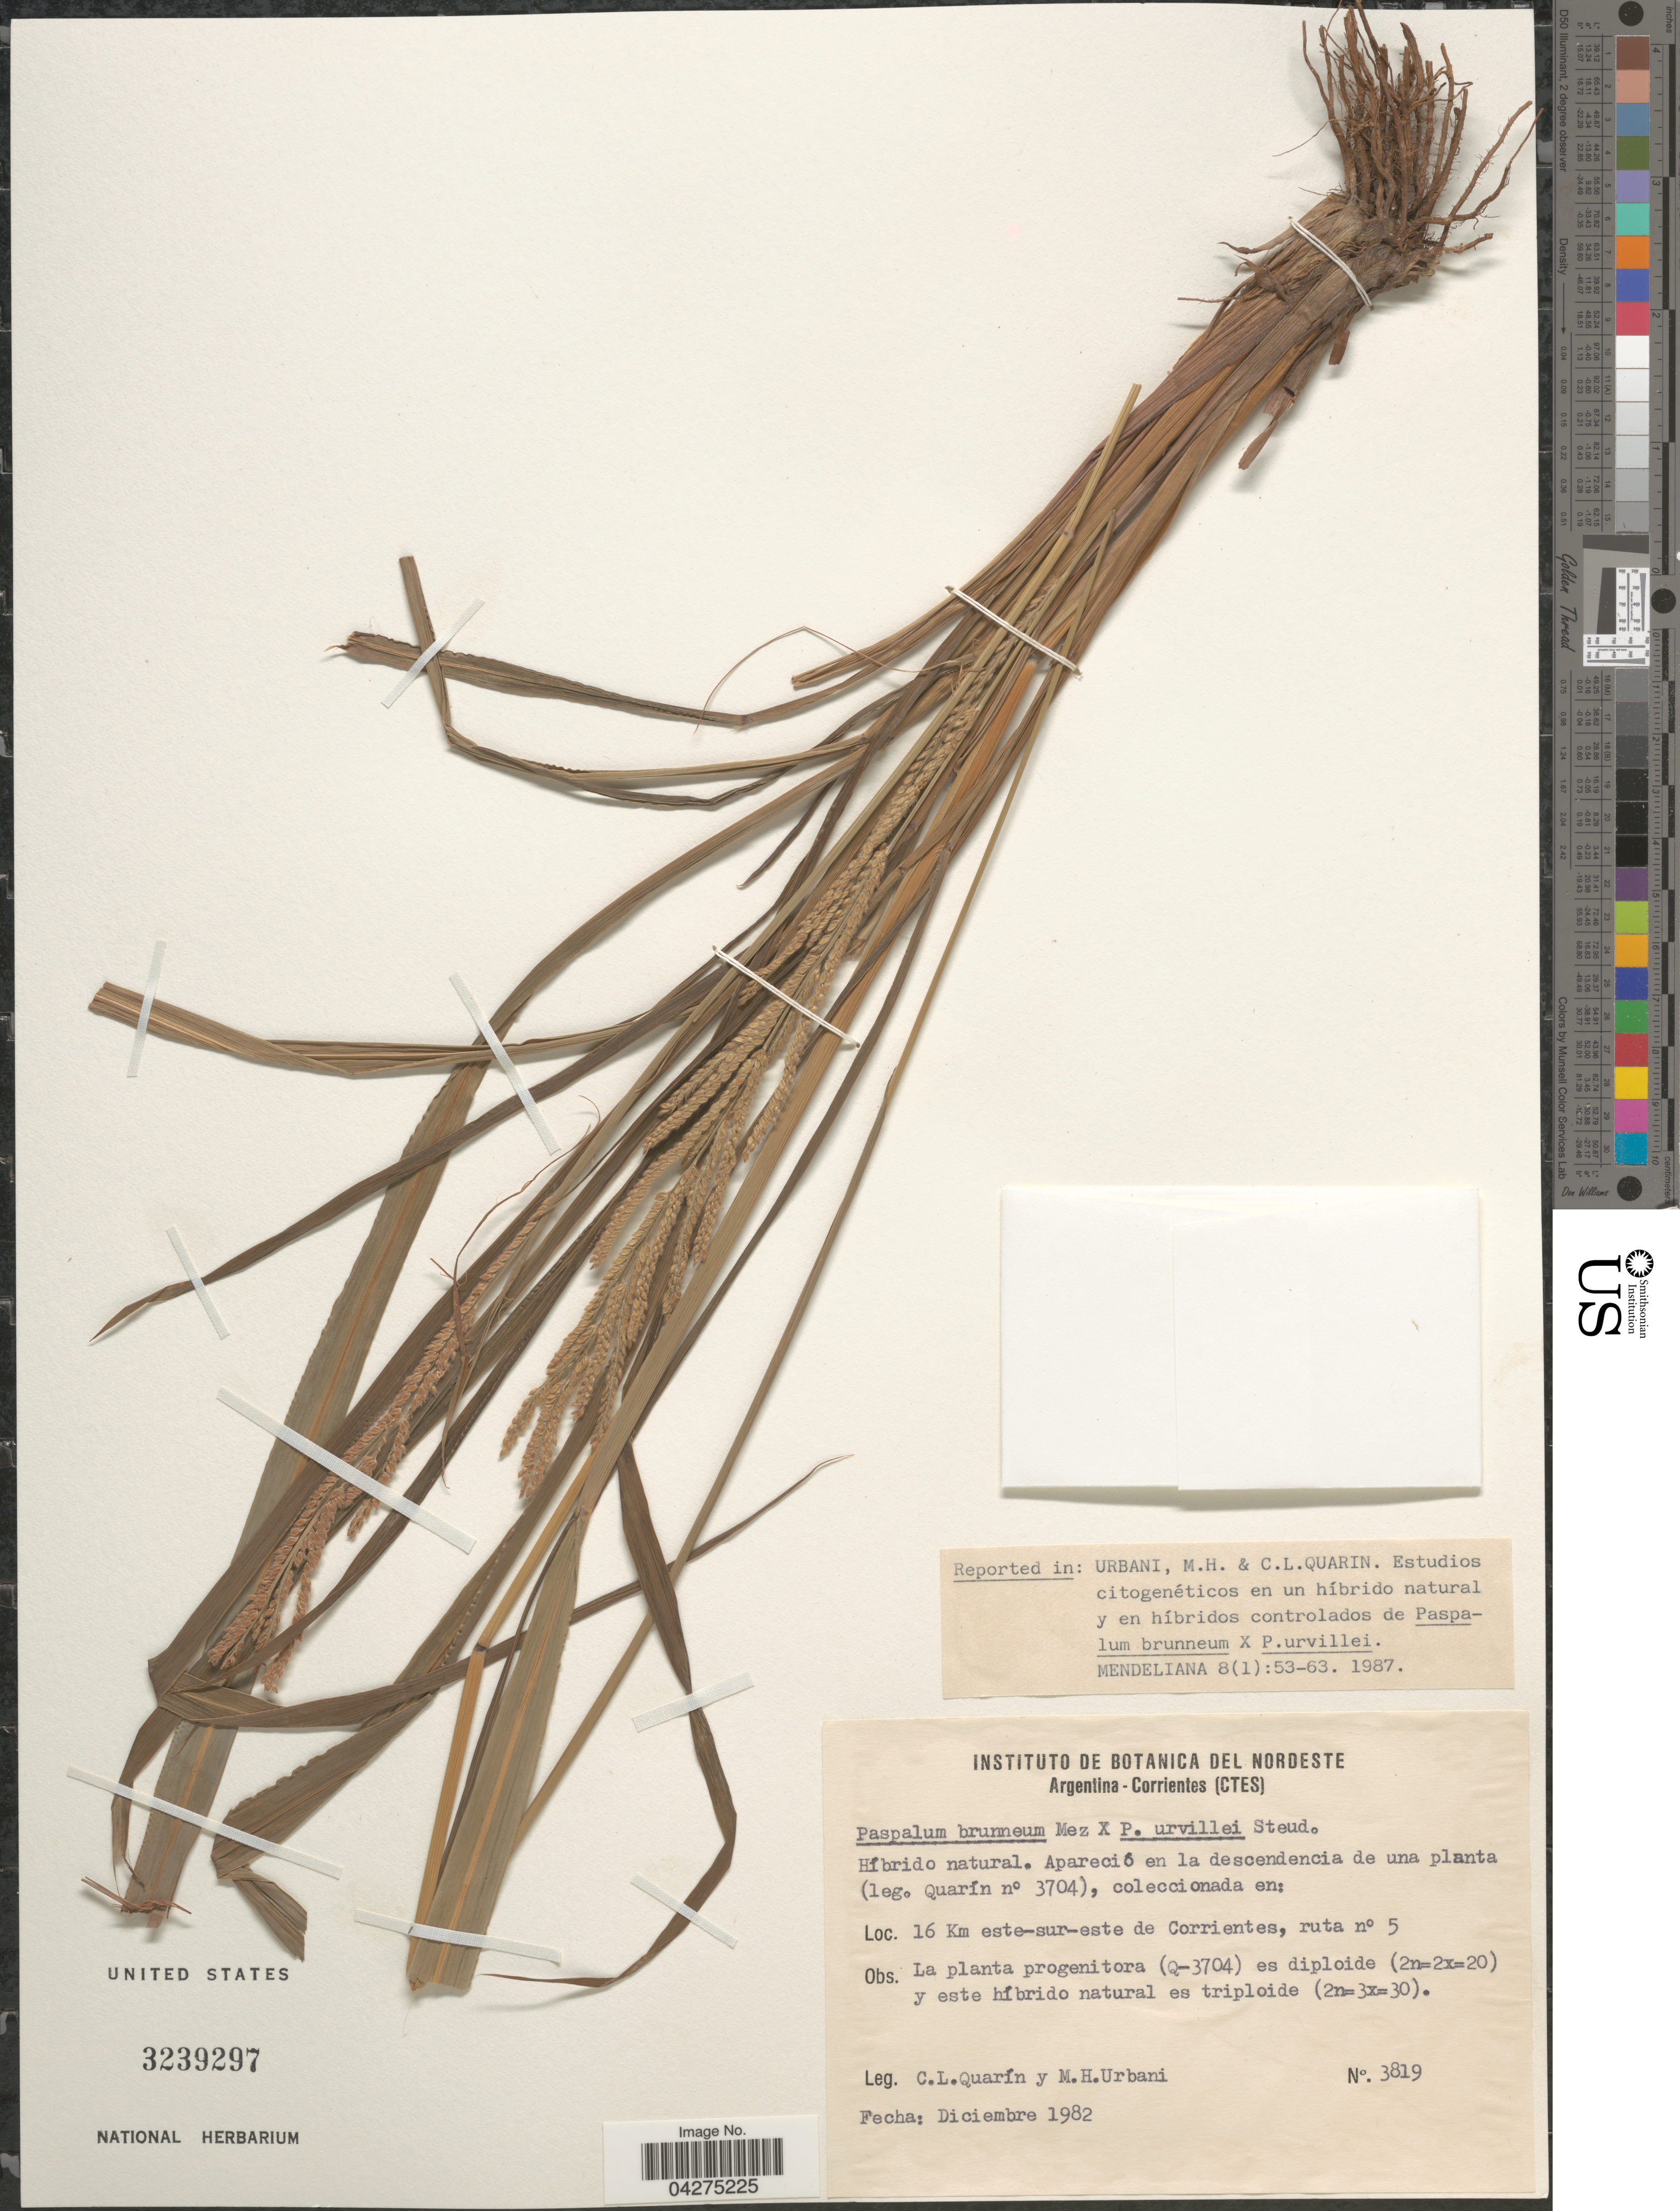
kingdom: Plantae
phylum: Tracheophyta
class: Liliopsida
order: Poales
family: Poaceae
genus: Paspalum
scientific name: Paspalum quarinii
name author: Morrone & Zuloaga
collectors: C. Quarin & M. Urbani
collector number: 3819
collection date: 1982-12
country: Argentina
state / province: Corrientes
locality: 16 Km este-sur-este de Corrientes, ruta n° 5.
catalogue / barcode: US 3239297